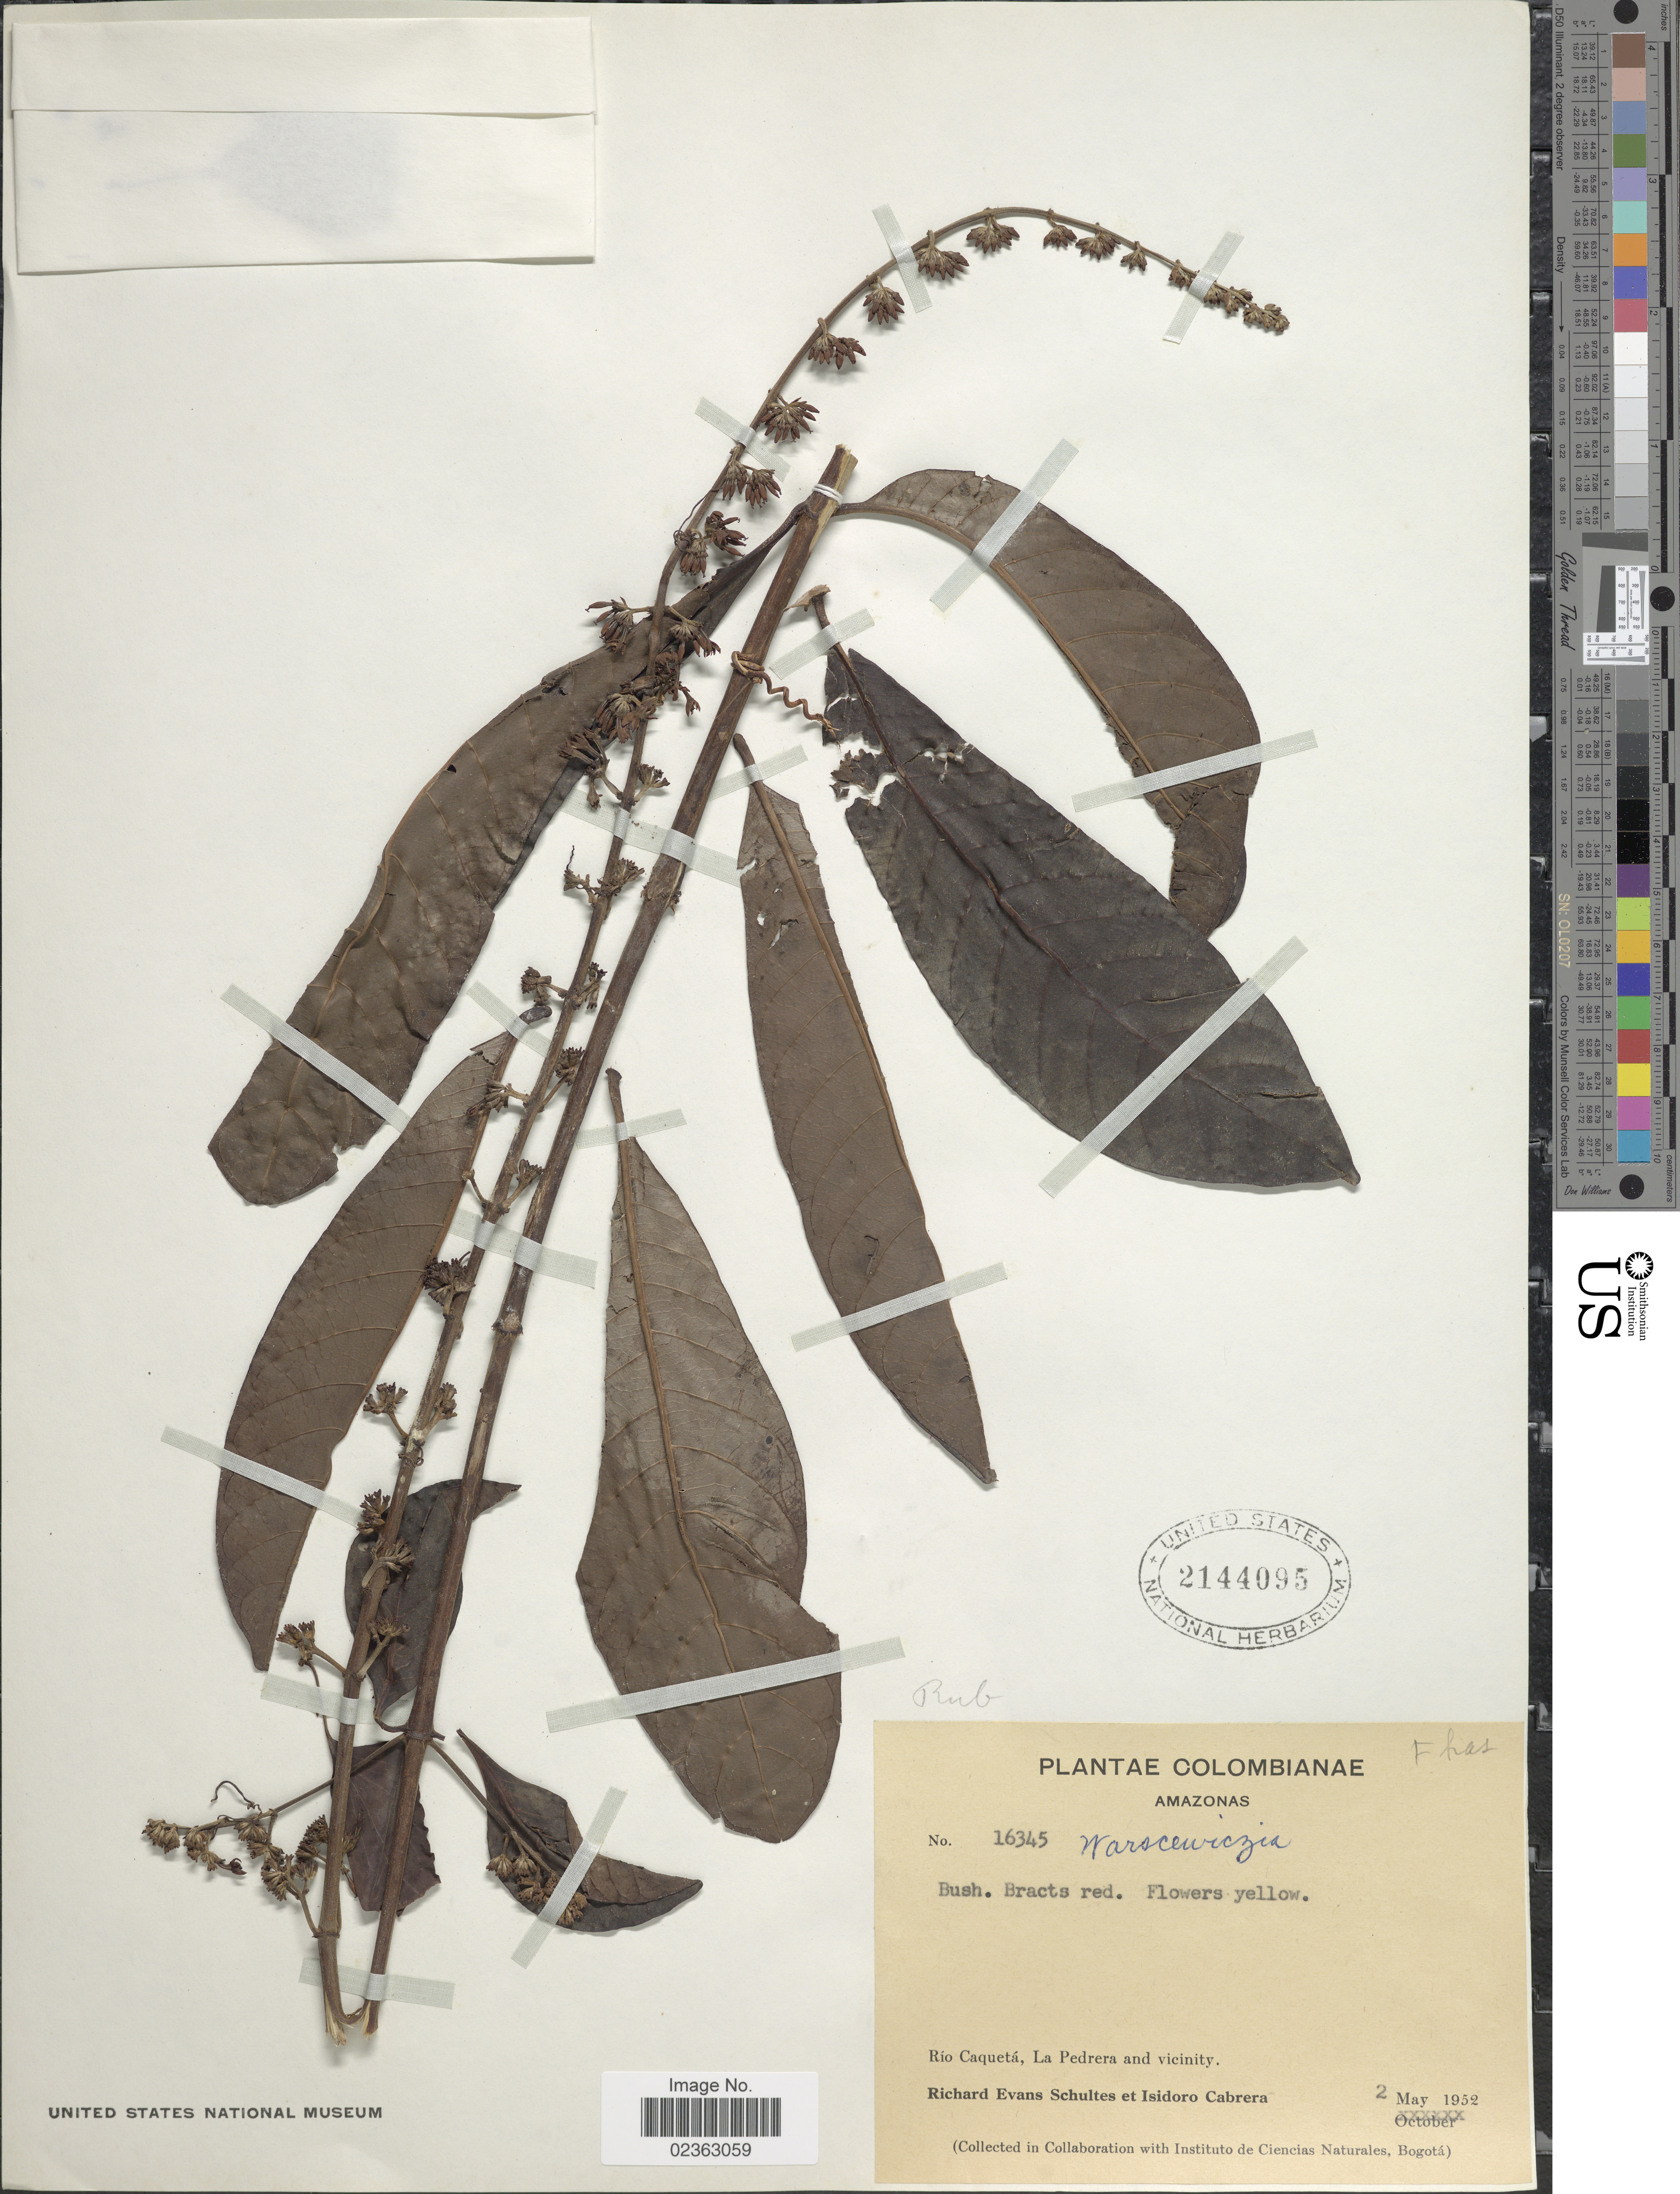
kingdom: Plantae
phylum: Tracheophyta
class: Magnoliopsida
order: Gentianales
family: Rubiaceae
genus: Warszewiczia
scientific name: Warszewiczia coccinea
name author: (Vahl) Klotzsch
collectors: R. E. Schultes & I. Cabrera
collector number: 16345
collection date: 1952-05-02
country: Colombia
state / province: Amazônas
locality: Rop Caqueta, La Pedrera and vicinity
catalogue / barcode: US 2144095